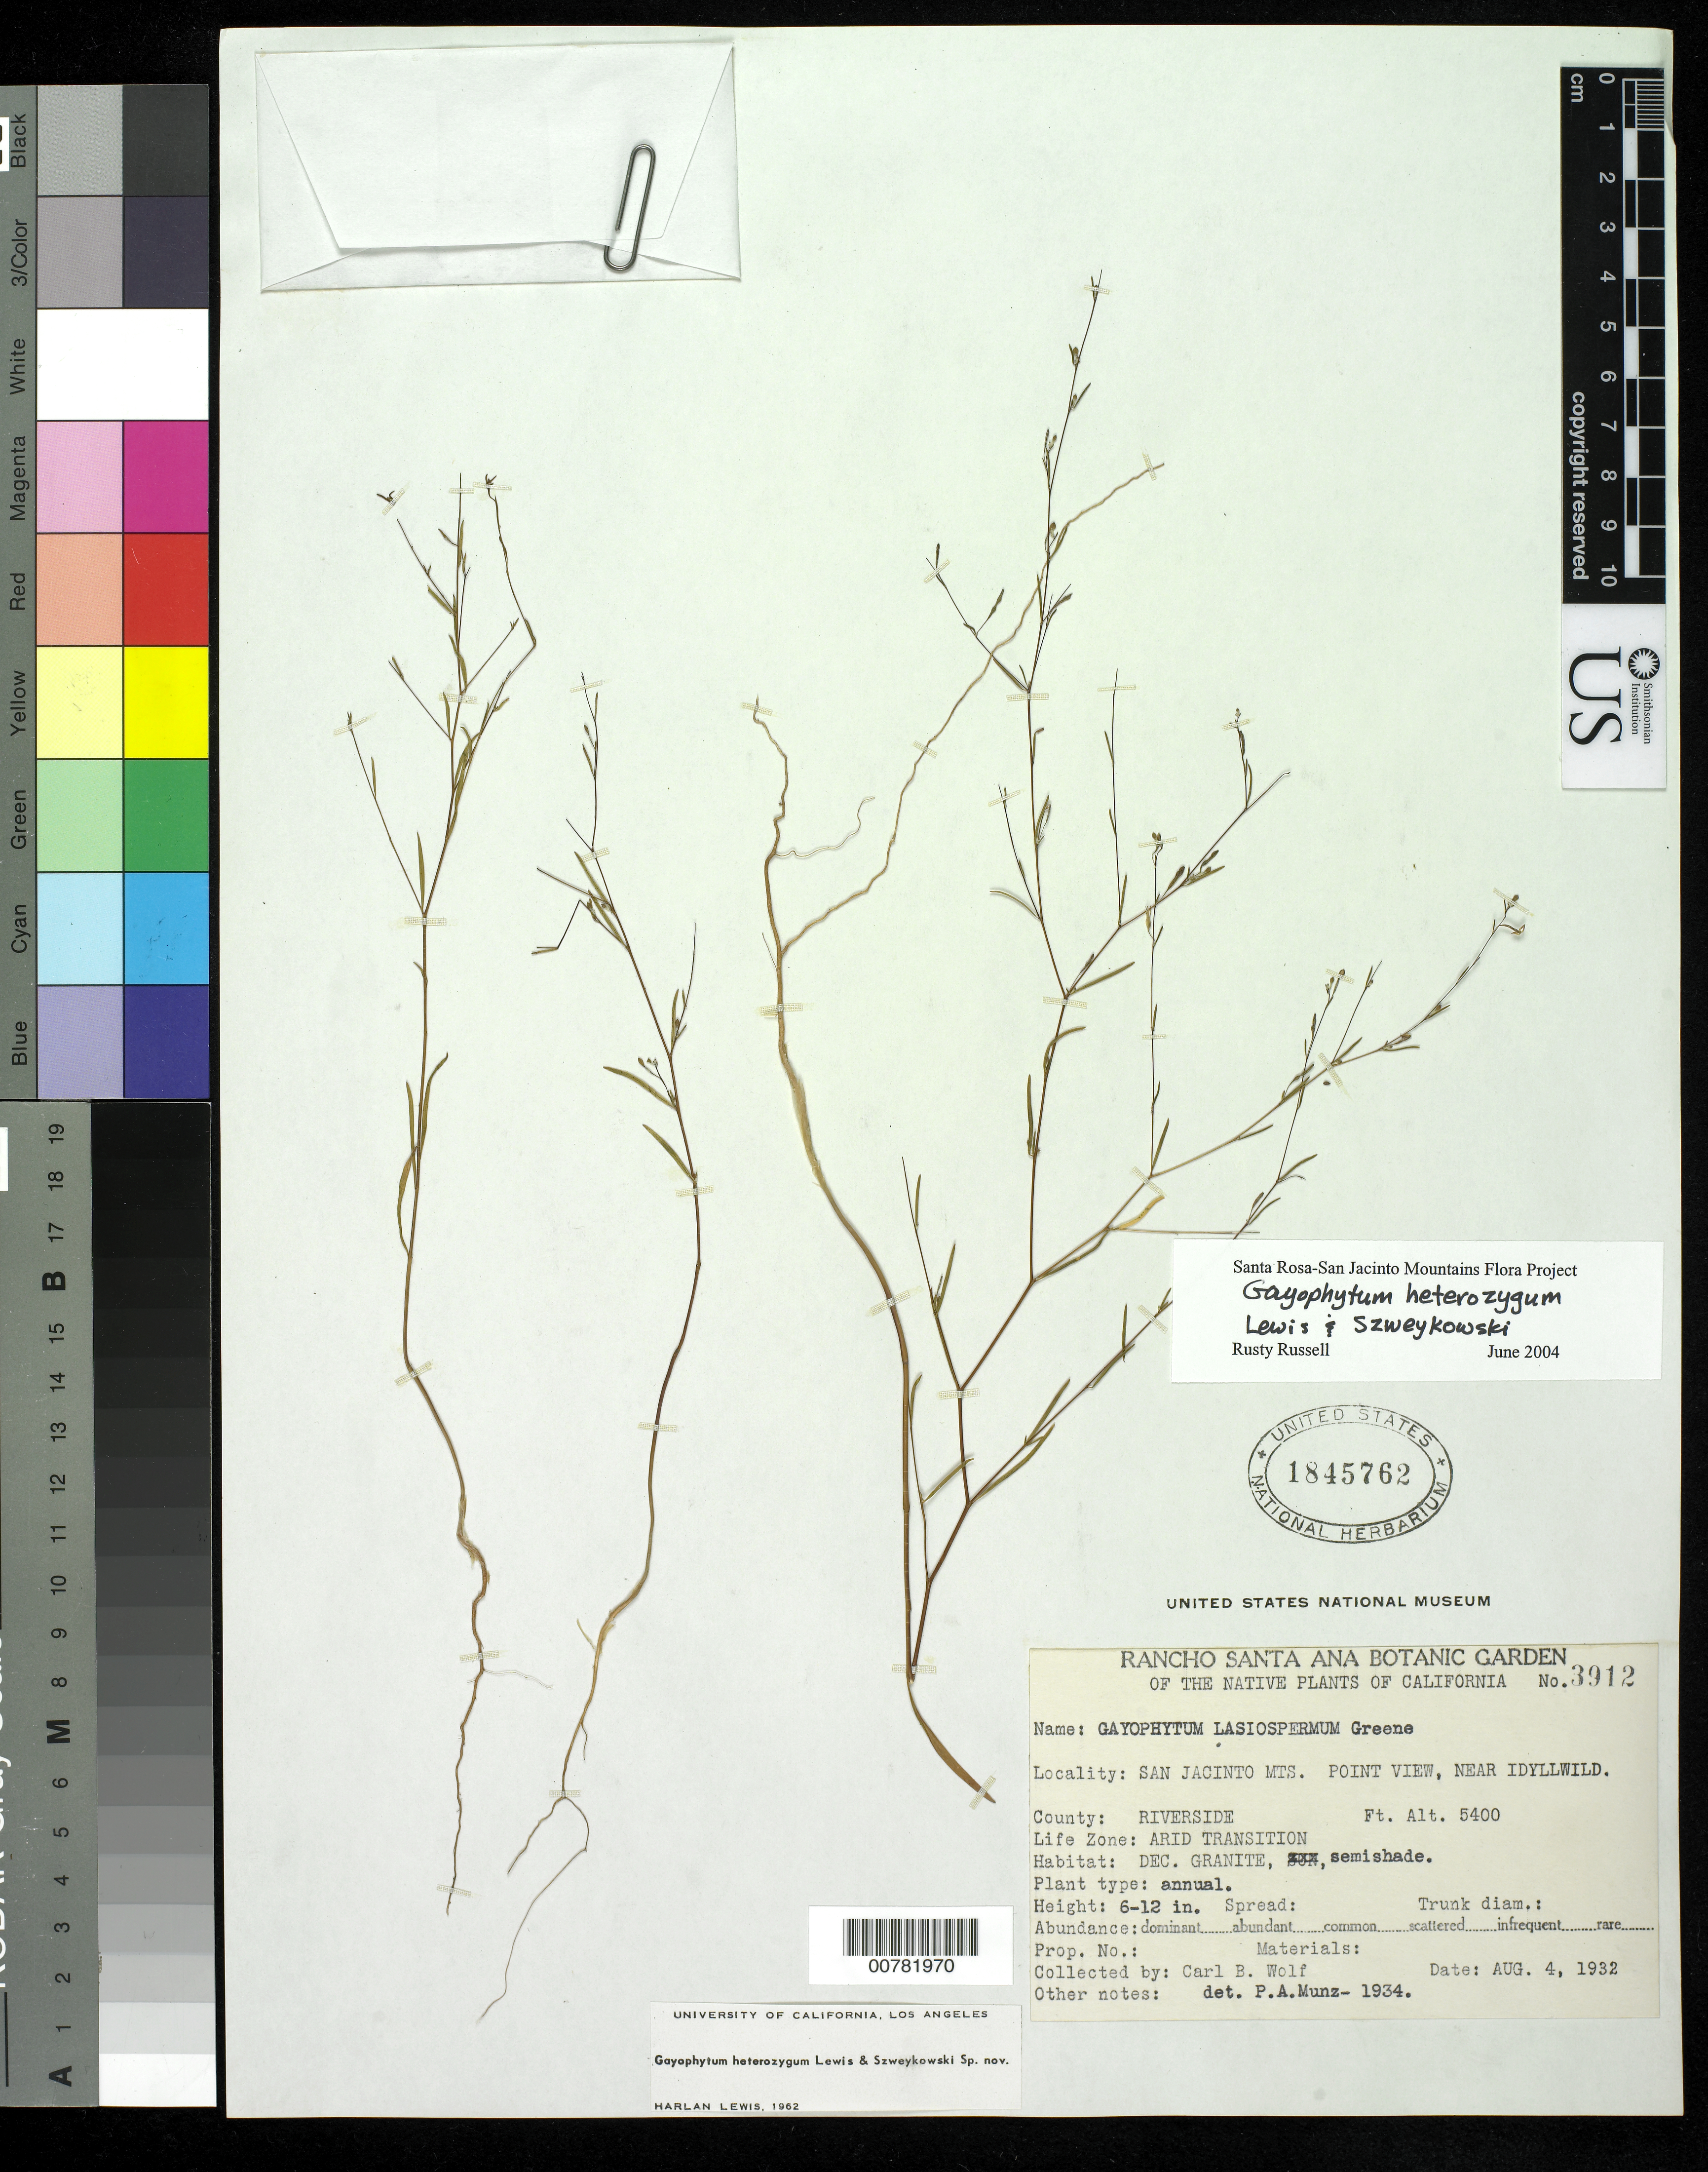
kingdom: Plantae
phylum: Tracheophyta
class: Magnoliopsida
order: Myrtales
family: Onagraceae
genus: Gayophytum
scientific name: Gayophytum heterozygum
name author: F. H. Lewis & Szweyk.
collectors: C. B. Wolf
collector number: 3912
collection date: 1932-08-04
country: United States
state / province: California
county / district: Riverside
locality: San Jacinto Mts. Point View, near Idyllwild, County: Riverside, Life Zone: Arid Transiction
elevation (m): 1646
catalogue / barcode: US 1845762